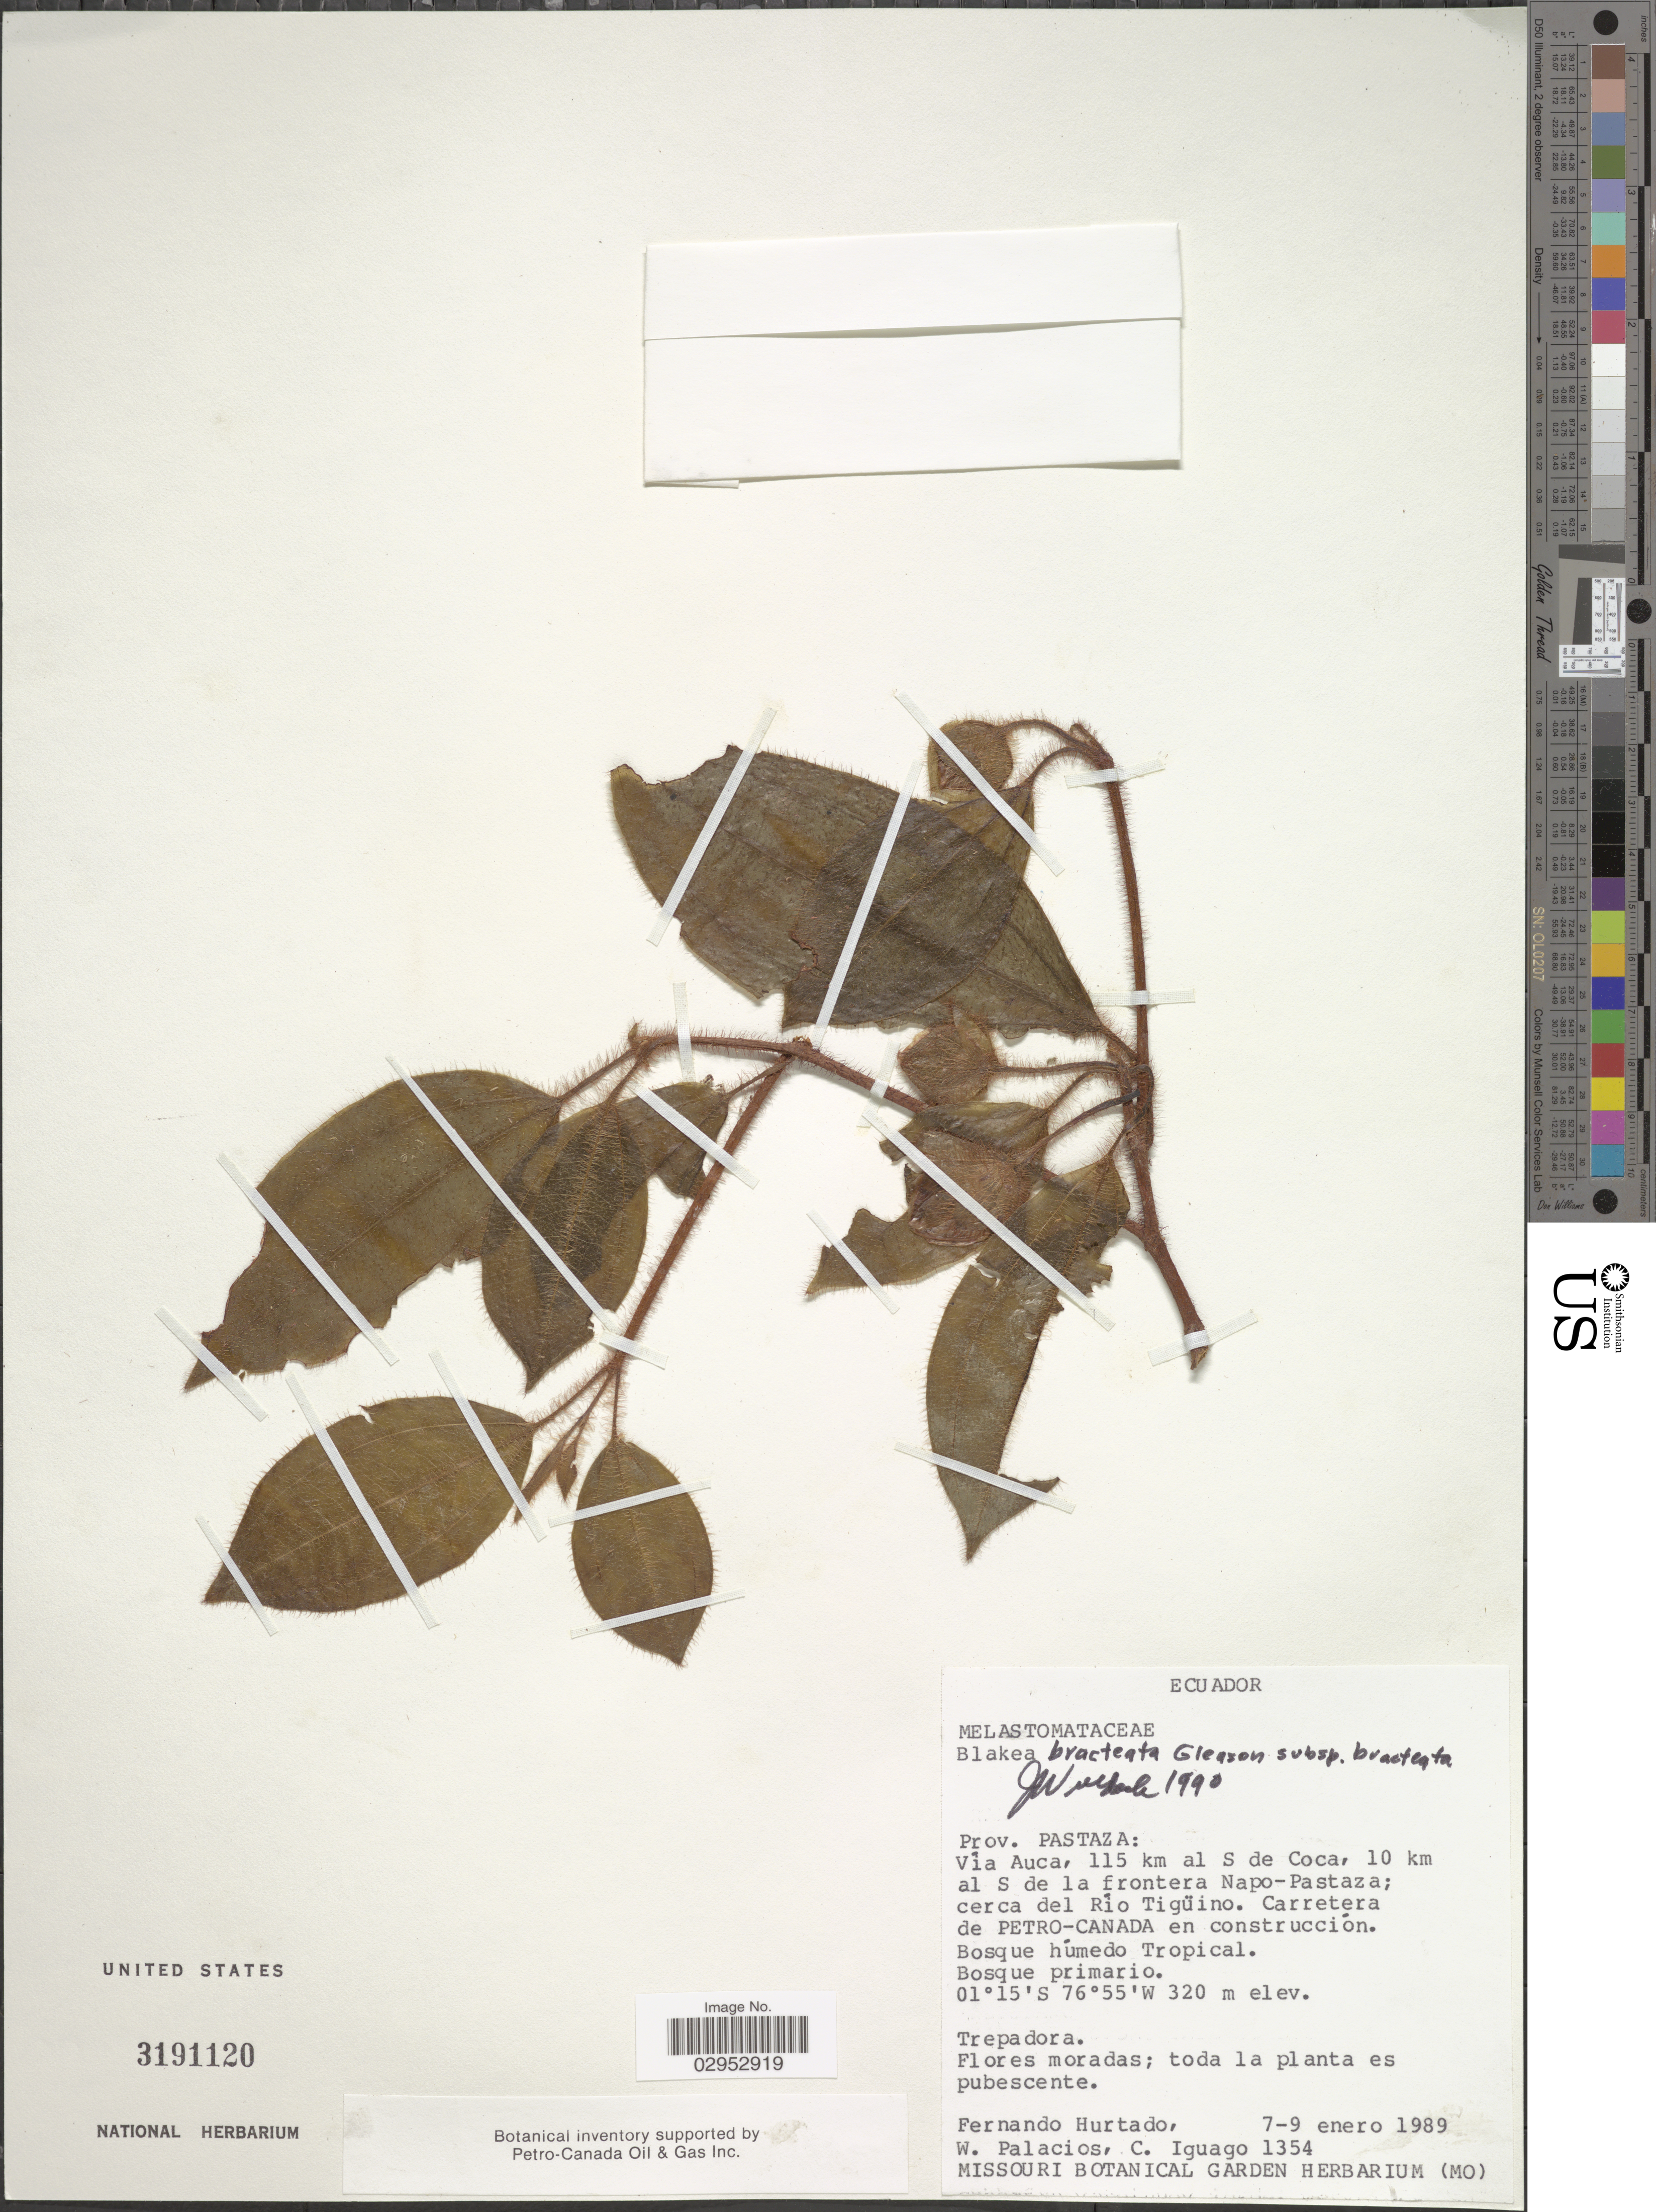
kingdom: Plantae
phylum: Tracheophyta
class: Magnoliopsida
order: Myrtales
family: Melastomataceae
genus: Blakea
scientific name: Blakea bracteata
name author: Gleason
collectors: F. Hurtado, W. Palacios & C. Iguago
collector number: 1354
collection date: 1989-01-07/1989-01-09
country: Ecuador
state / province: Pastaza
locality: Vía Auca, 115 km al S de Coca, 10 km al S de la frontera Napo-Pastaza; cerca del Río Tigüino. Carretera de Petro-Canada en construcción.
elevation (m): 320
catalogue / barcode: US 3191120